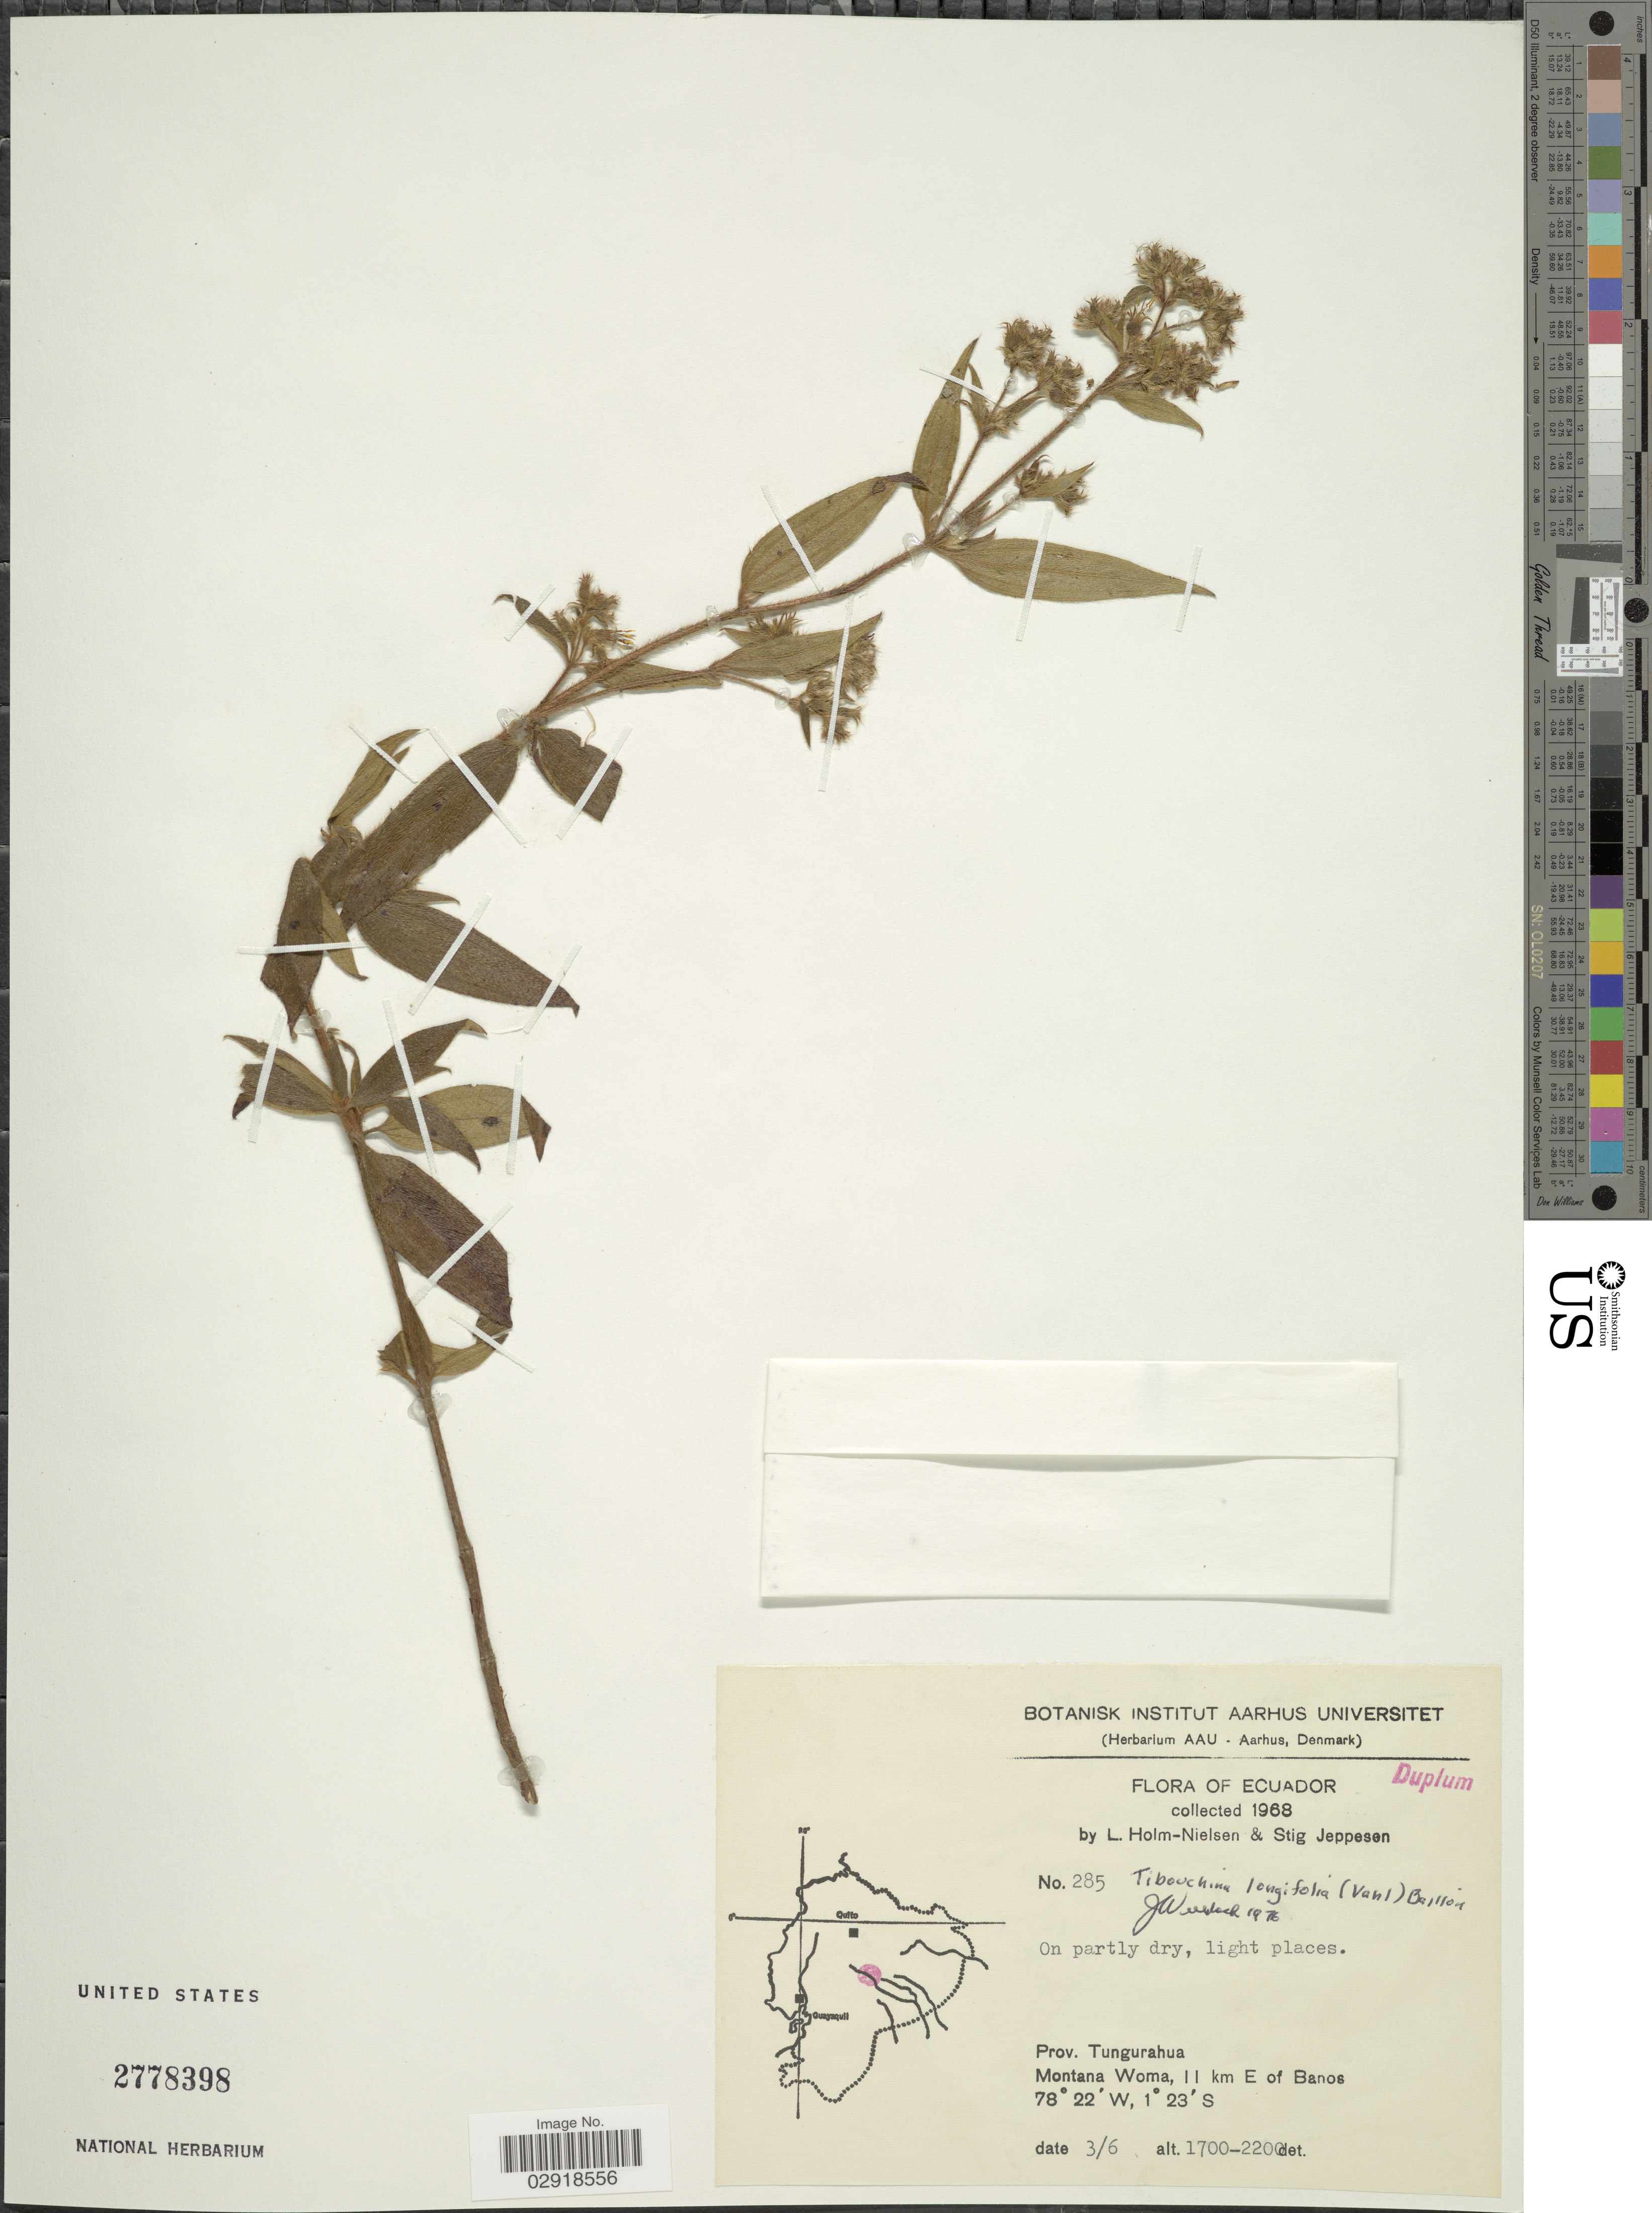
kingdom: Plantae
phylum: Tracheophyta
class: Magnoliopsida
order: Myrtales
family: Melastomataceae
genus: Chaetogastra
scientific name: Chaetogastra longifolia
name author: (Vahl) DC.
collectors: L. Holm-Nielsen & S. Jeppesen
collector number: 285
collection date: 1968-06-03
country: Ecuador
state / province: Tungurahua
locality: Montana Woma, 11 km E of Banos.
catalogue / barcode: US 2778398